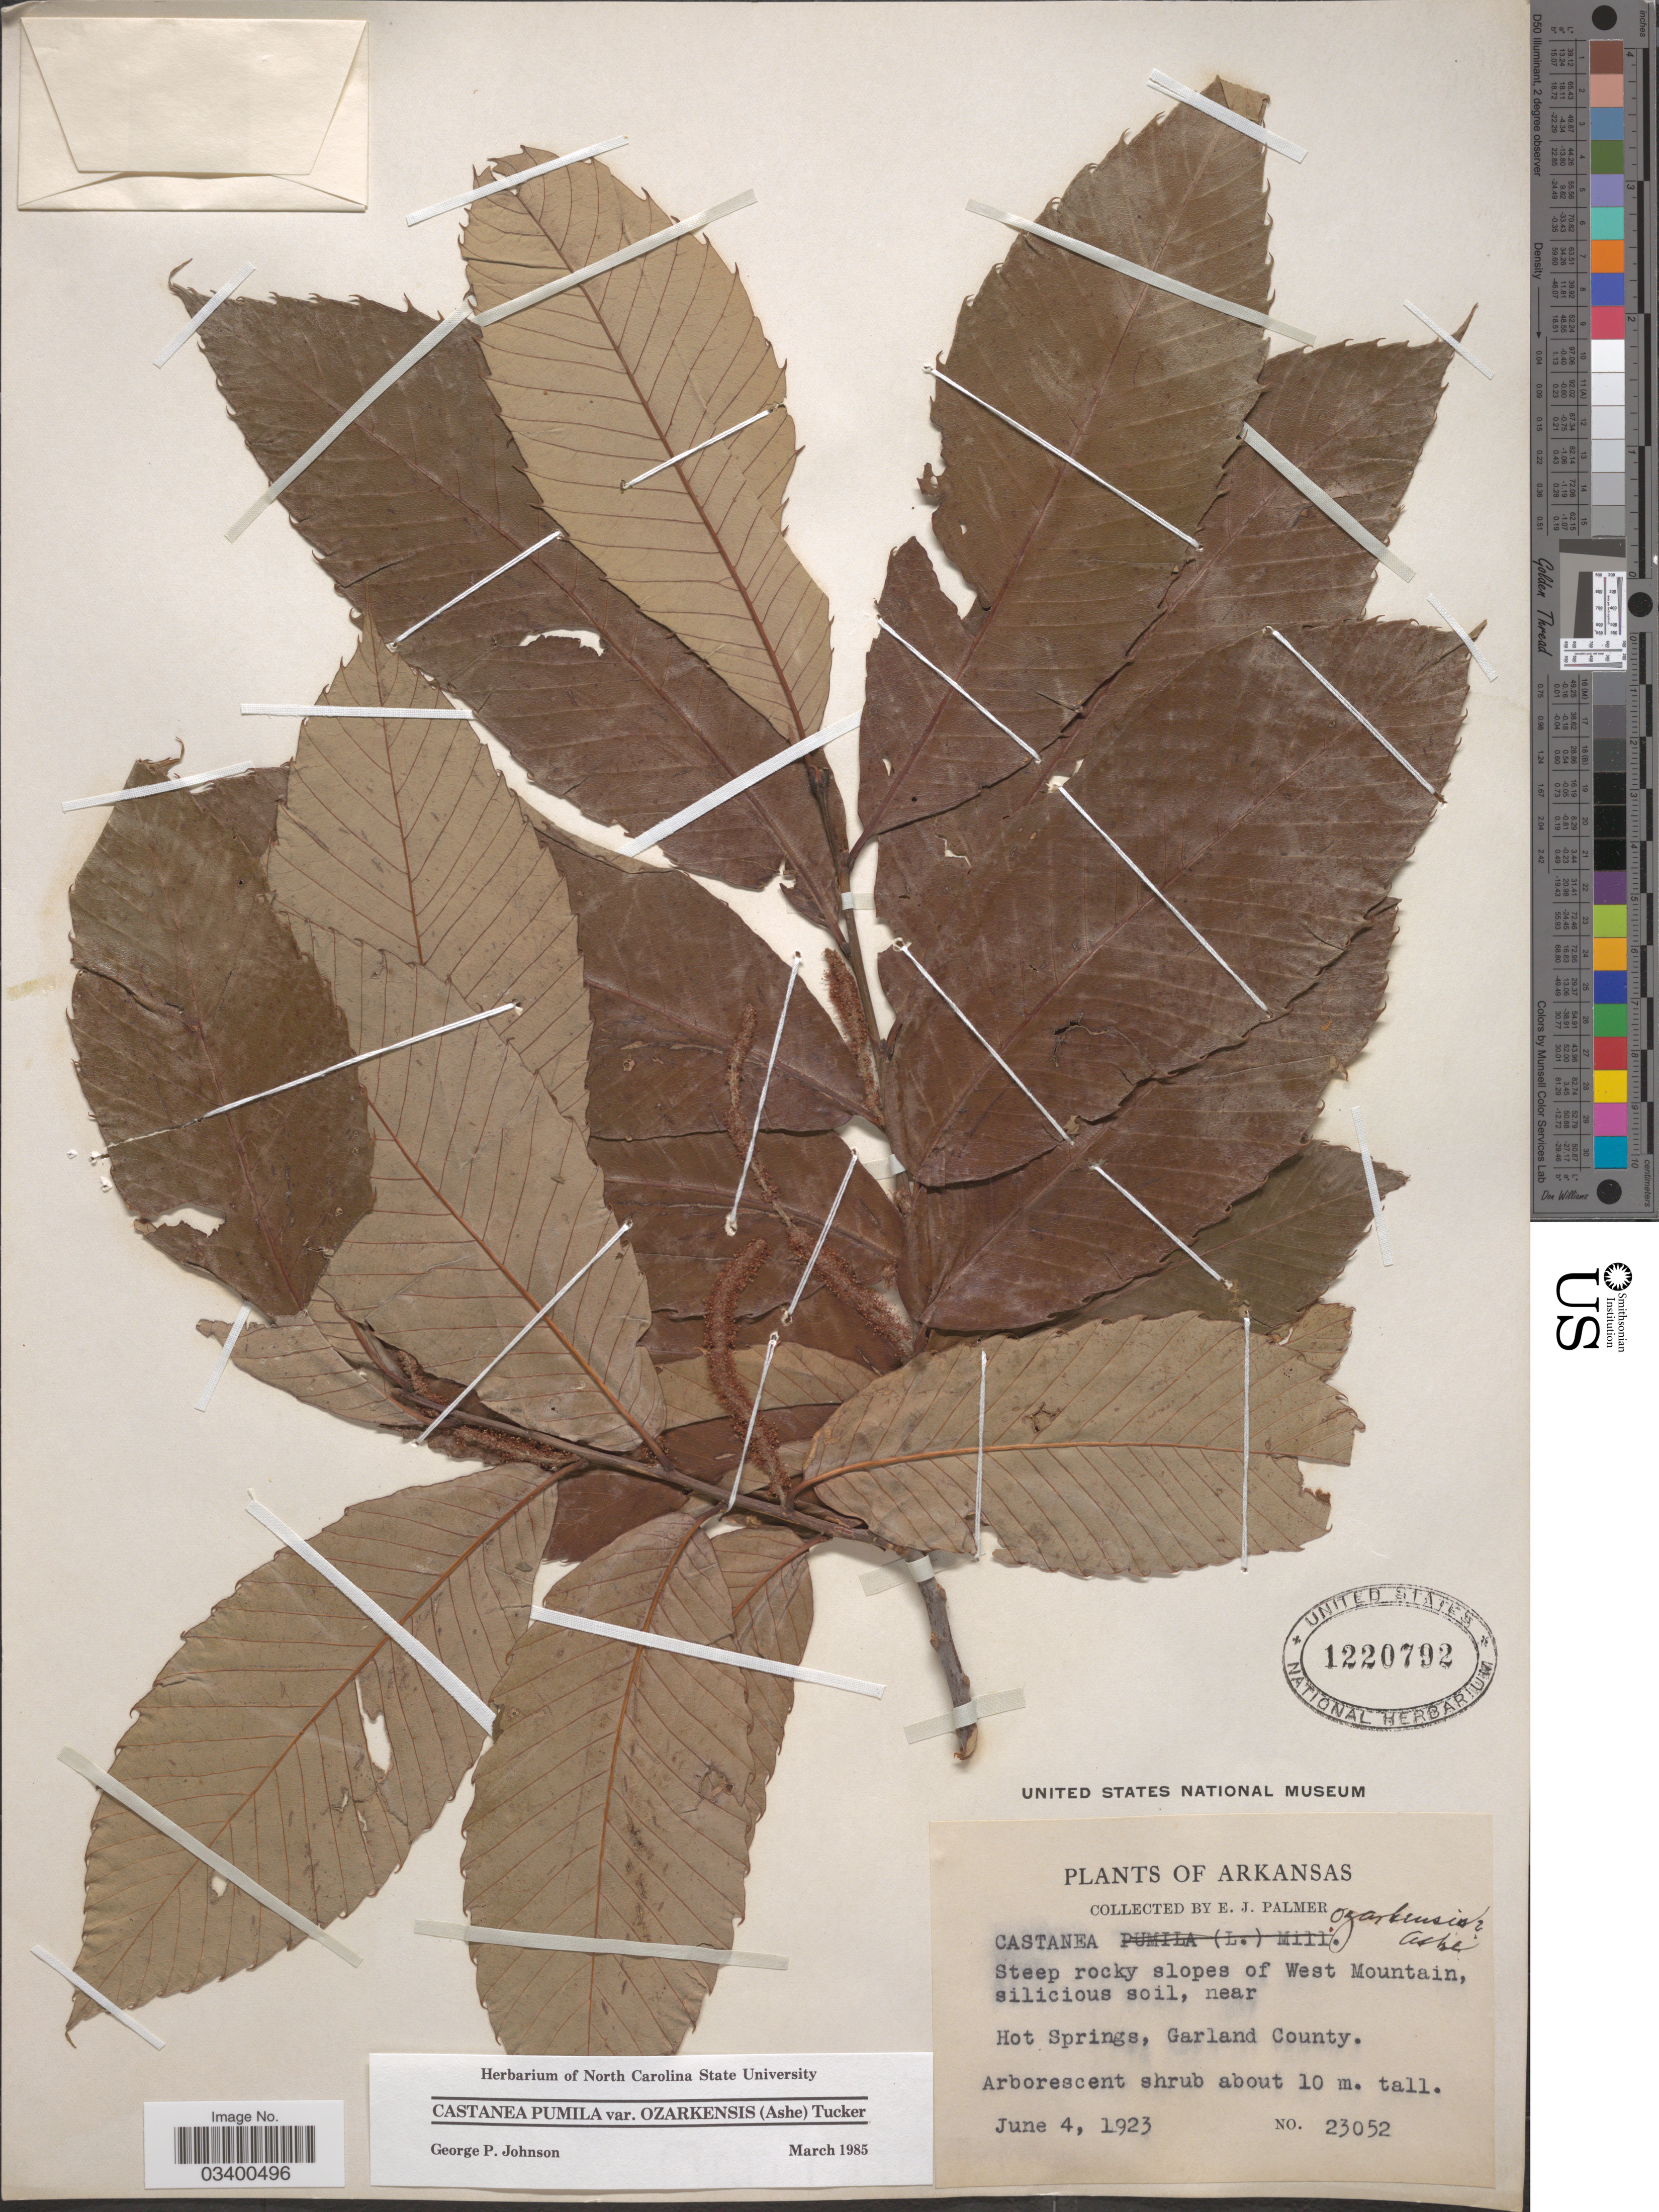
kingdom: Plantae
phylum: Tracheophyta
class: Magnoliopsida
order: Fagales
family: Fagaceae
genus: Castanea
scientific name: Castanea pumila var. ozarkensis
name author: (Ashe) Tucker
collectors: E. J. Palmer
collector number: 23052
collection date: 1923-06-04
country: United States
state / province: Arkansas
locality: Steep rocky slopes of West Mountain, near Hot Springs, Garland County.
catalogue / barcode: US 1220792